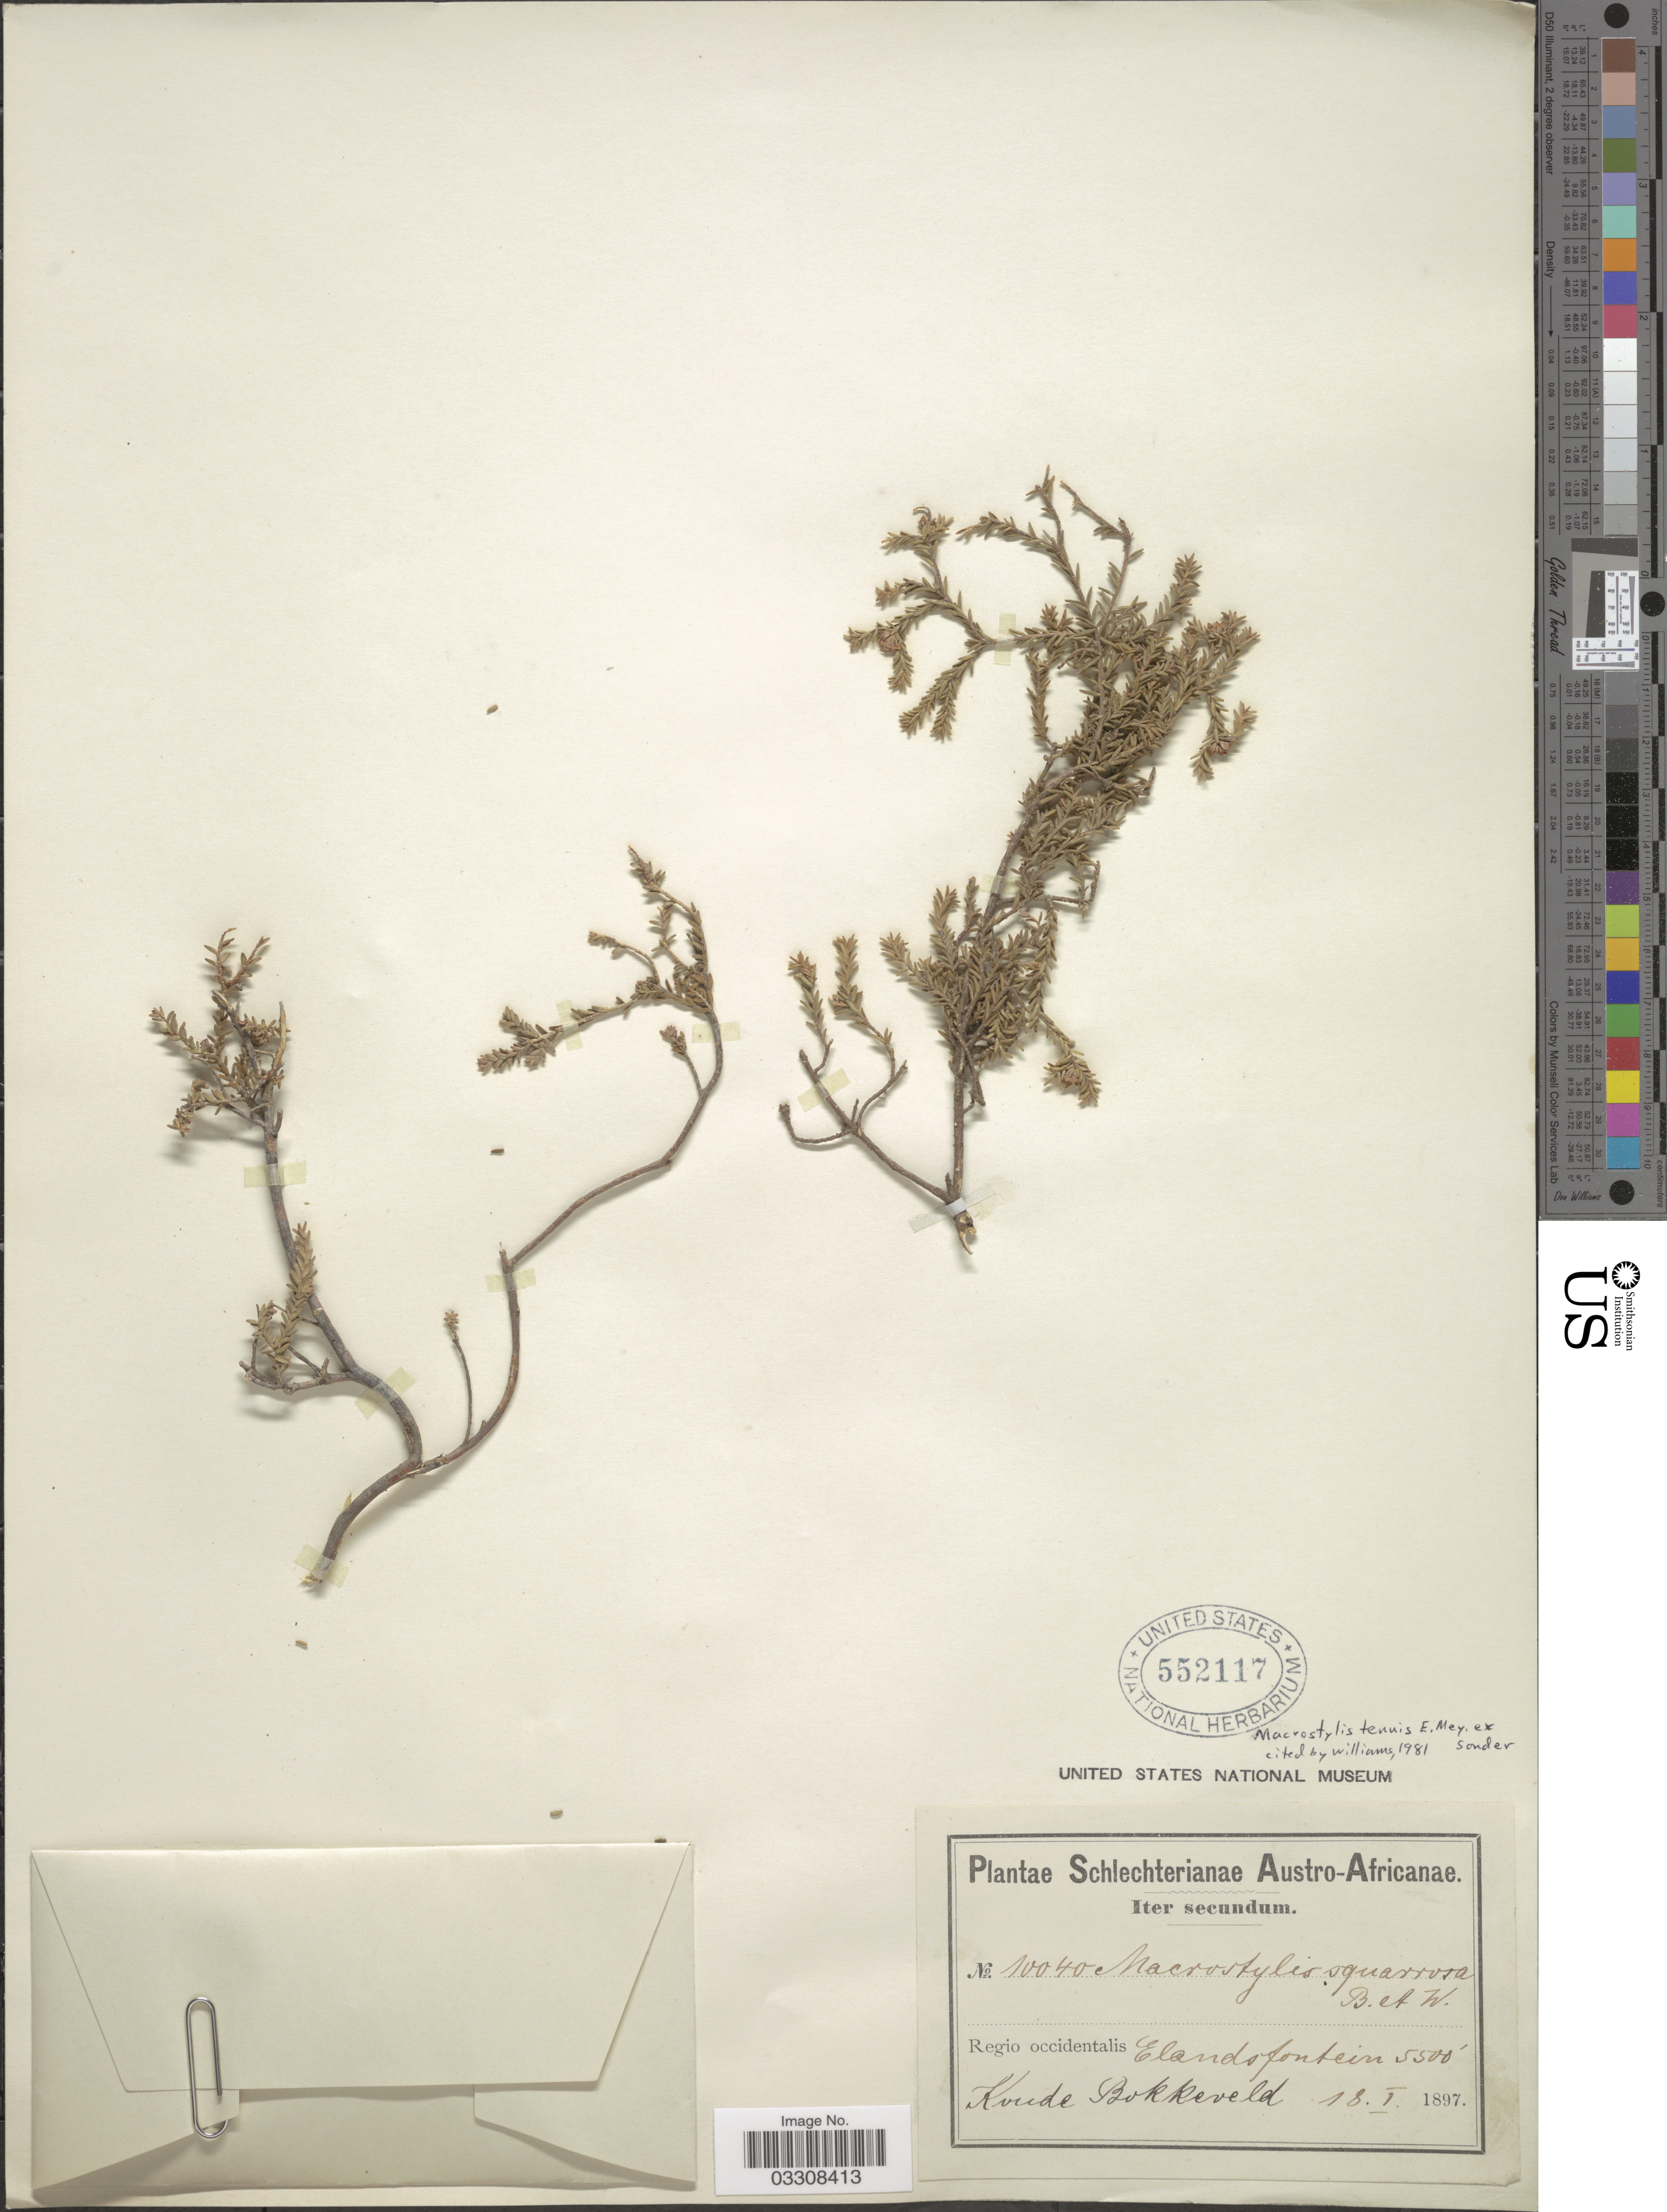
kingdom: Plantae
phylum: Tracheophyta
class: Magnoliopsida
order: Sapindales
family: Rutaceae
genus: Macrostylis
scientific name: Macrostylis tenuis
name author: E. Mey. ex Harv. & Sond.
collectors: Schlechter, --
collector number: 10040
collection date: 1897-01-18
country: South Africa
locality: Austro-Africanae. Regio occidentalis. Elandsfontein. Koude Bokkeveld.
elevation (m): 1676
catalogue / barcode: US 552117